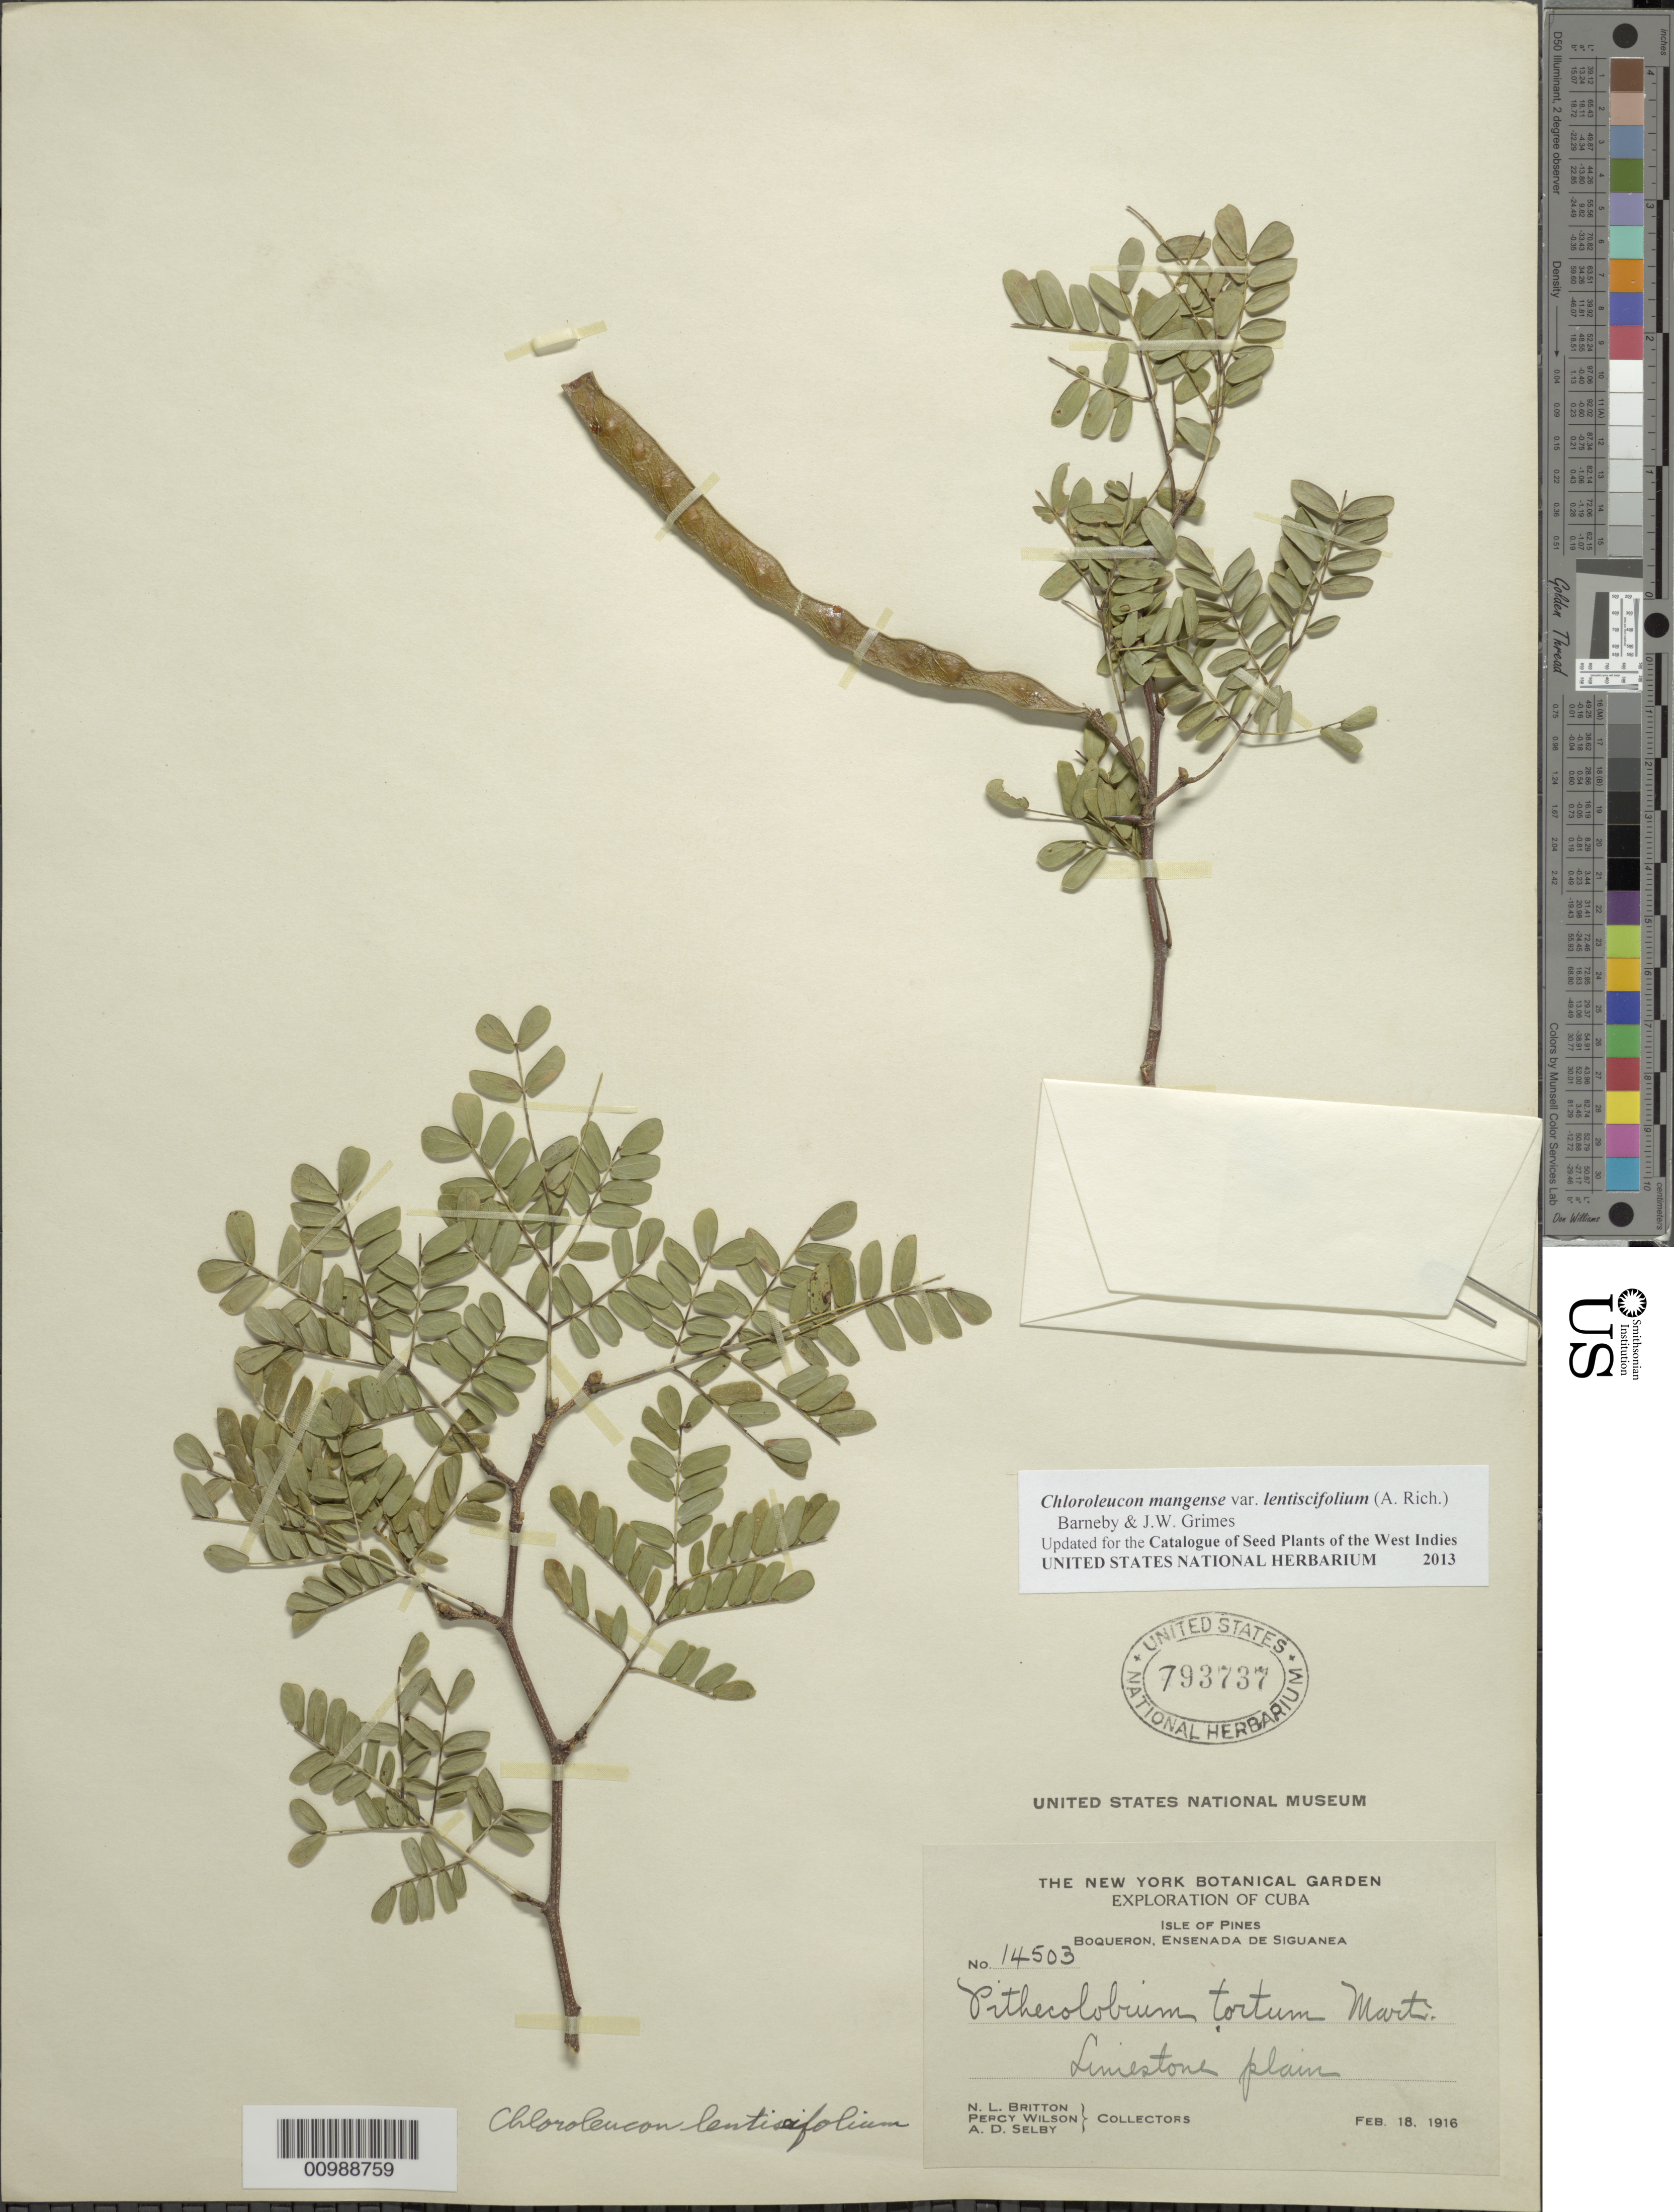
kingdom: Plantae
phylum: Tracheophyta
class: Magnoliopsida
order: Fabales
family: Fabaceae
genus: Chloroleucon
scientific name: Chloroleucon mangense var. lentiscifolium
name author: (A. Rich.) Barneby & J.W. Grimes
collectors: N. Britton, P. Wilson & A. Selby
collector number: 14503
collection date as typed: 18 Feb 1916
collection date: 1916-02-18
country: Cuba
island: Isla de la Juventud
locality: Isle of Pines, Boqueron; Ensenada de Siguanea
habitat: Limestone plain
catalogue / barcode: US 793737